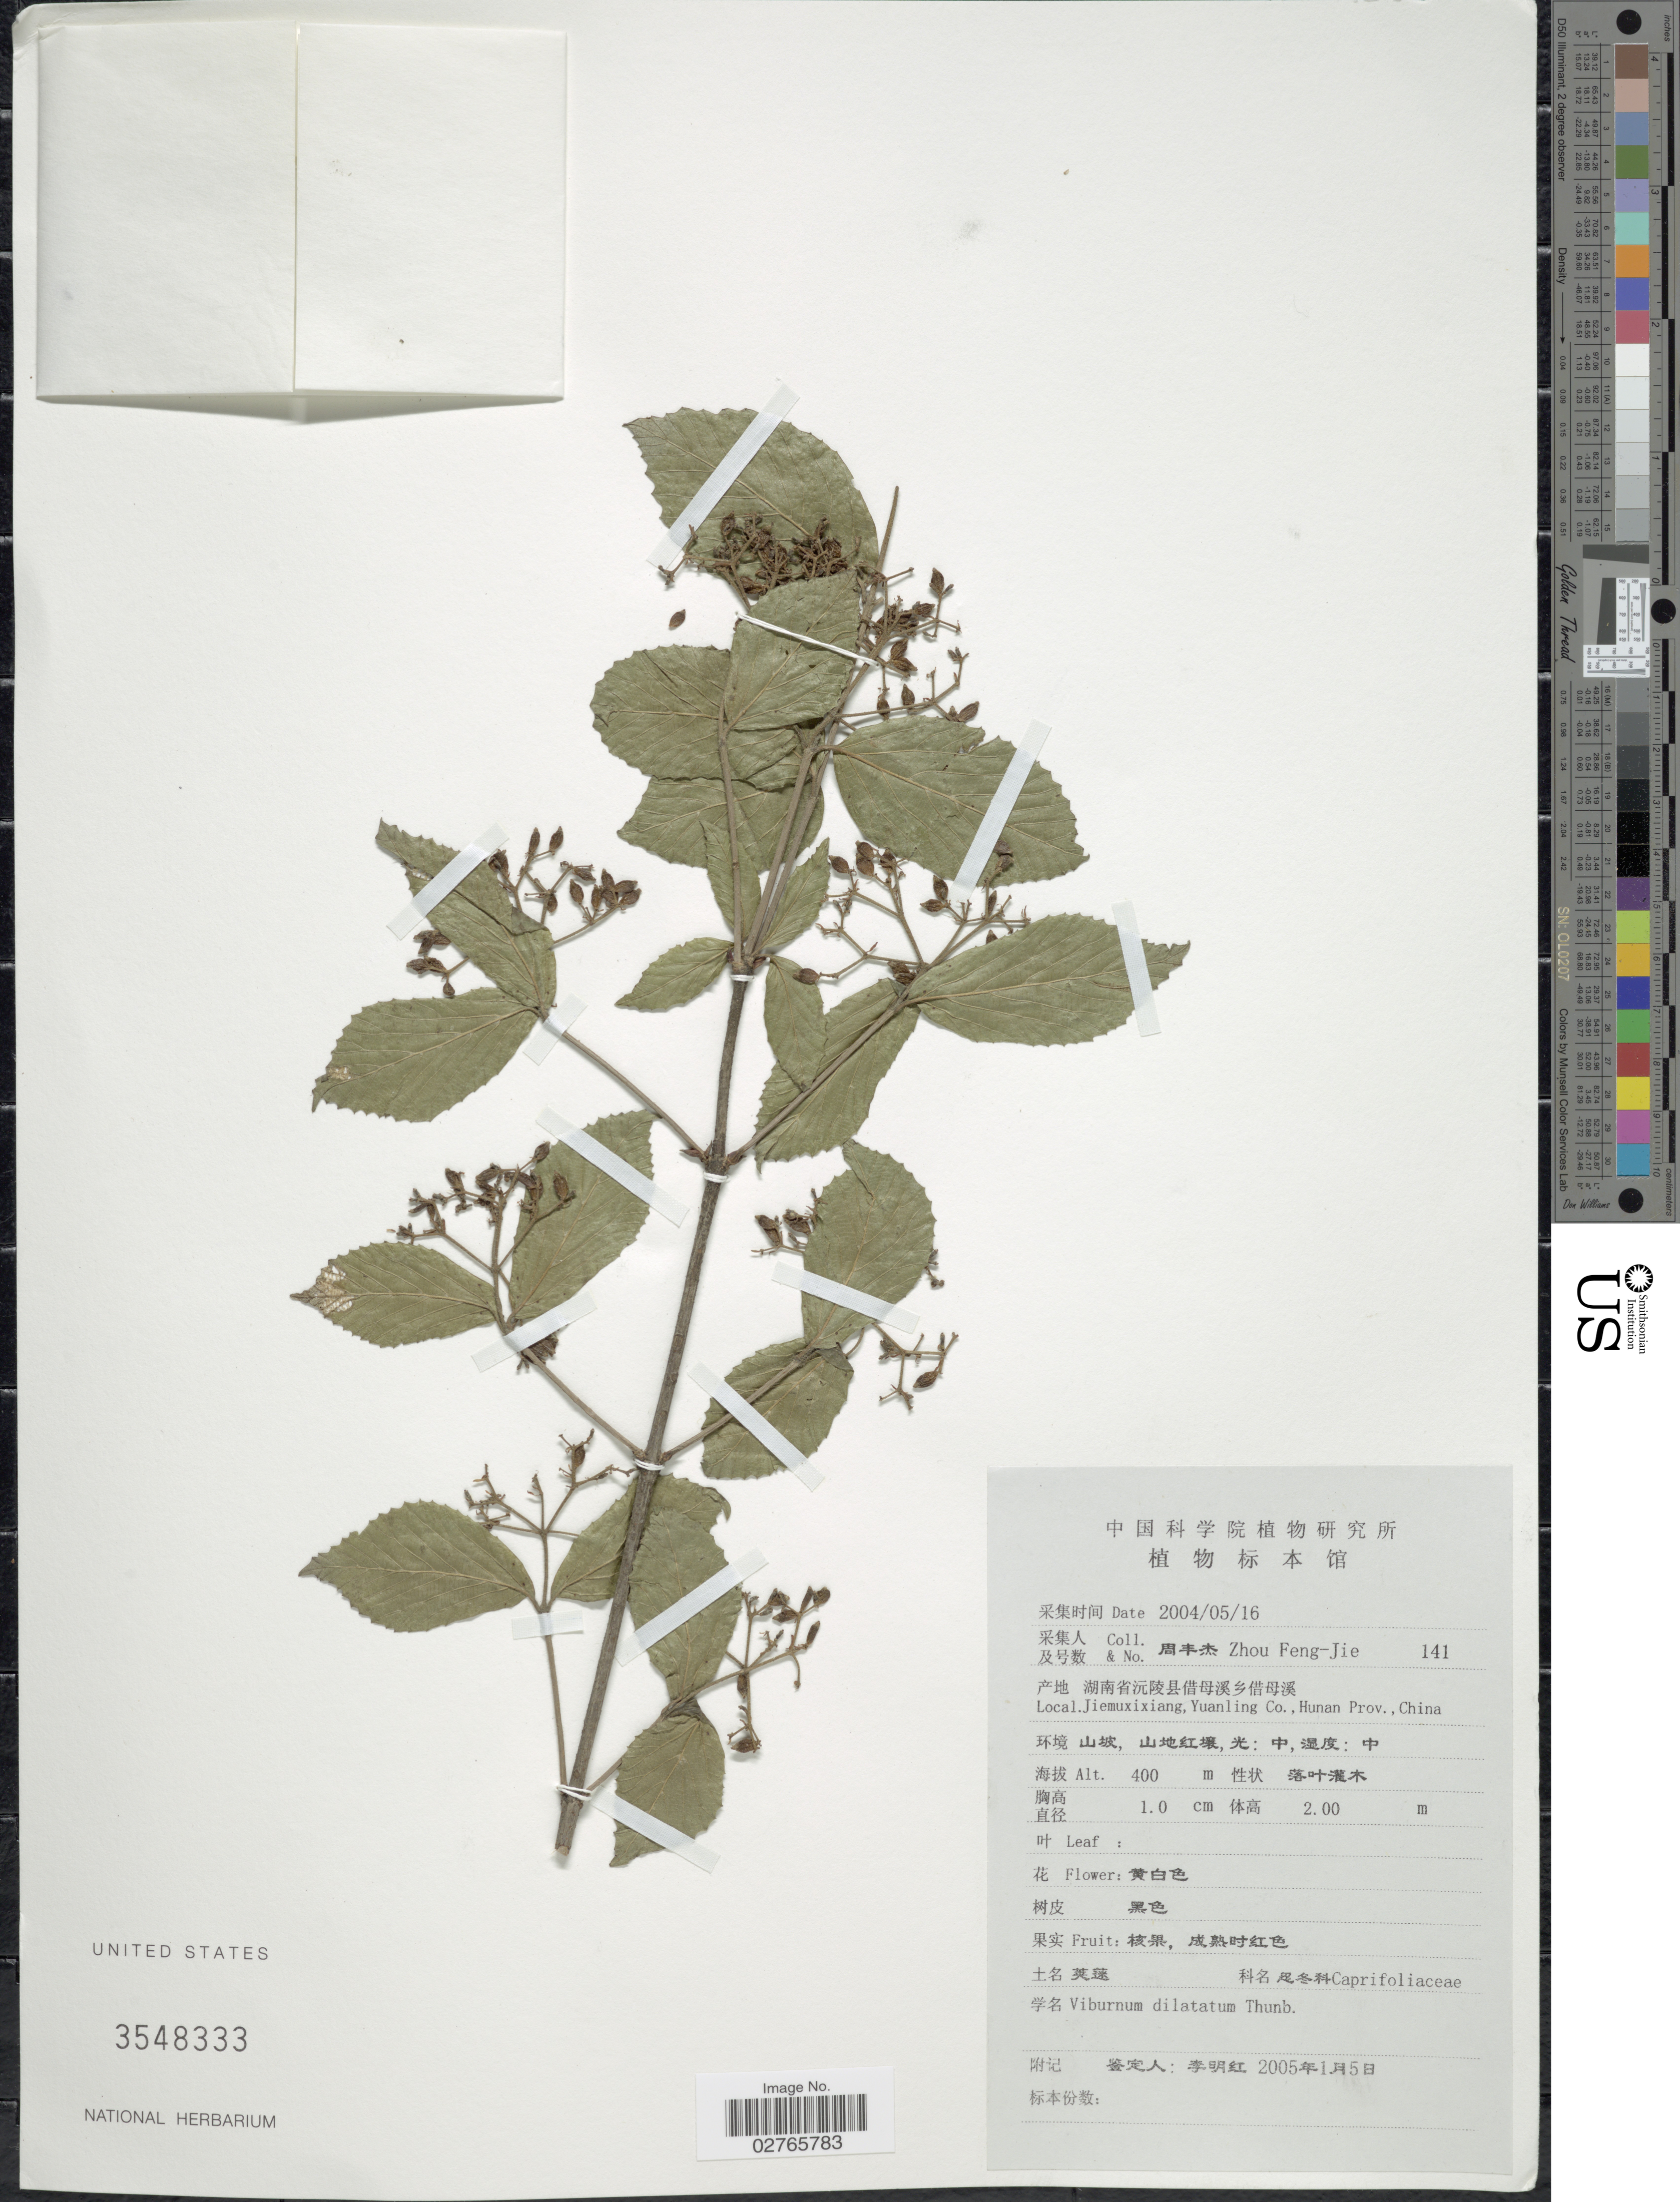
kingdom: Plantae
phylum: Tracheophyta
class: Magnoliopsida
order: Dipsacales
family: Viburnaceae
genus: Viburnum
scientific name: Viburnum dilatatum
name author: Thunb.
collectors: F. Zhou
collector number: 141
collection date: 2004-05-16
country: China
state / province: Hunan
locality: Jiemuxixiang, Yuanling Co., Hunan Prov.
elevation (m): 400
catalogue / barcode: US 3548333